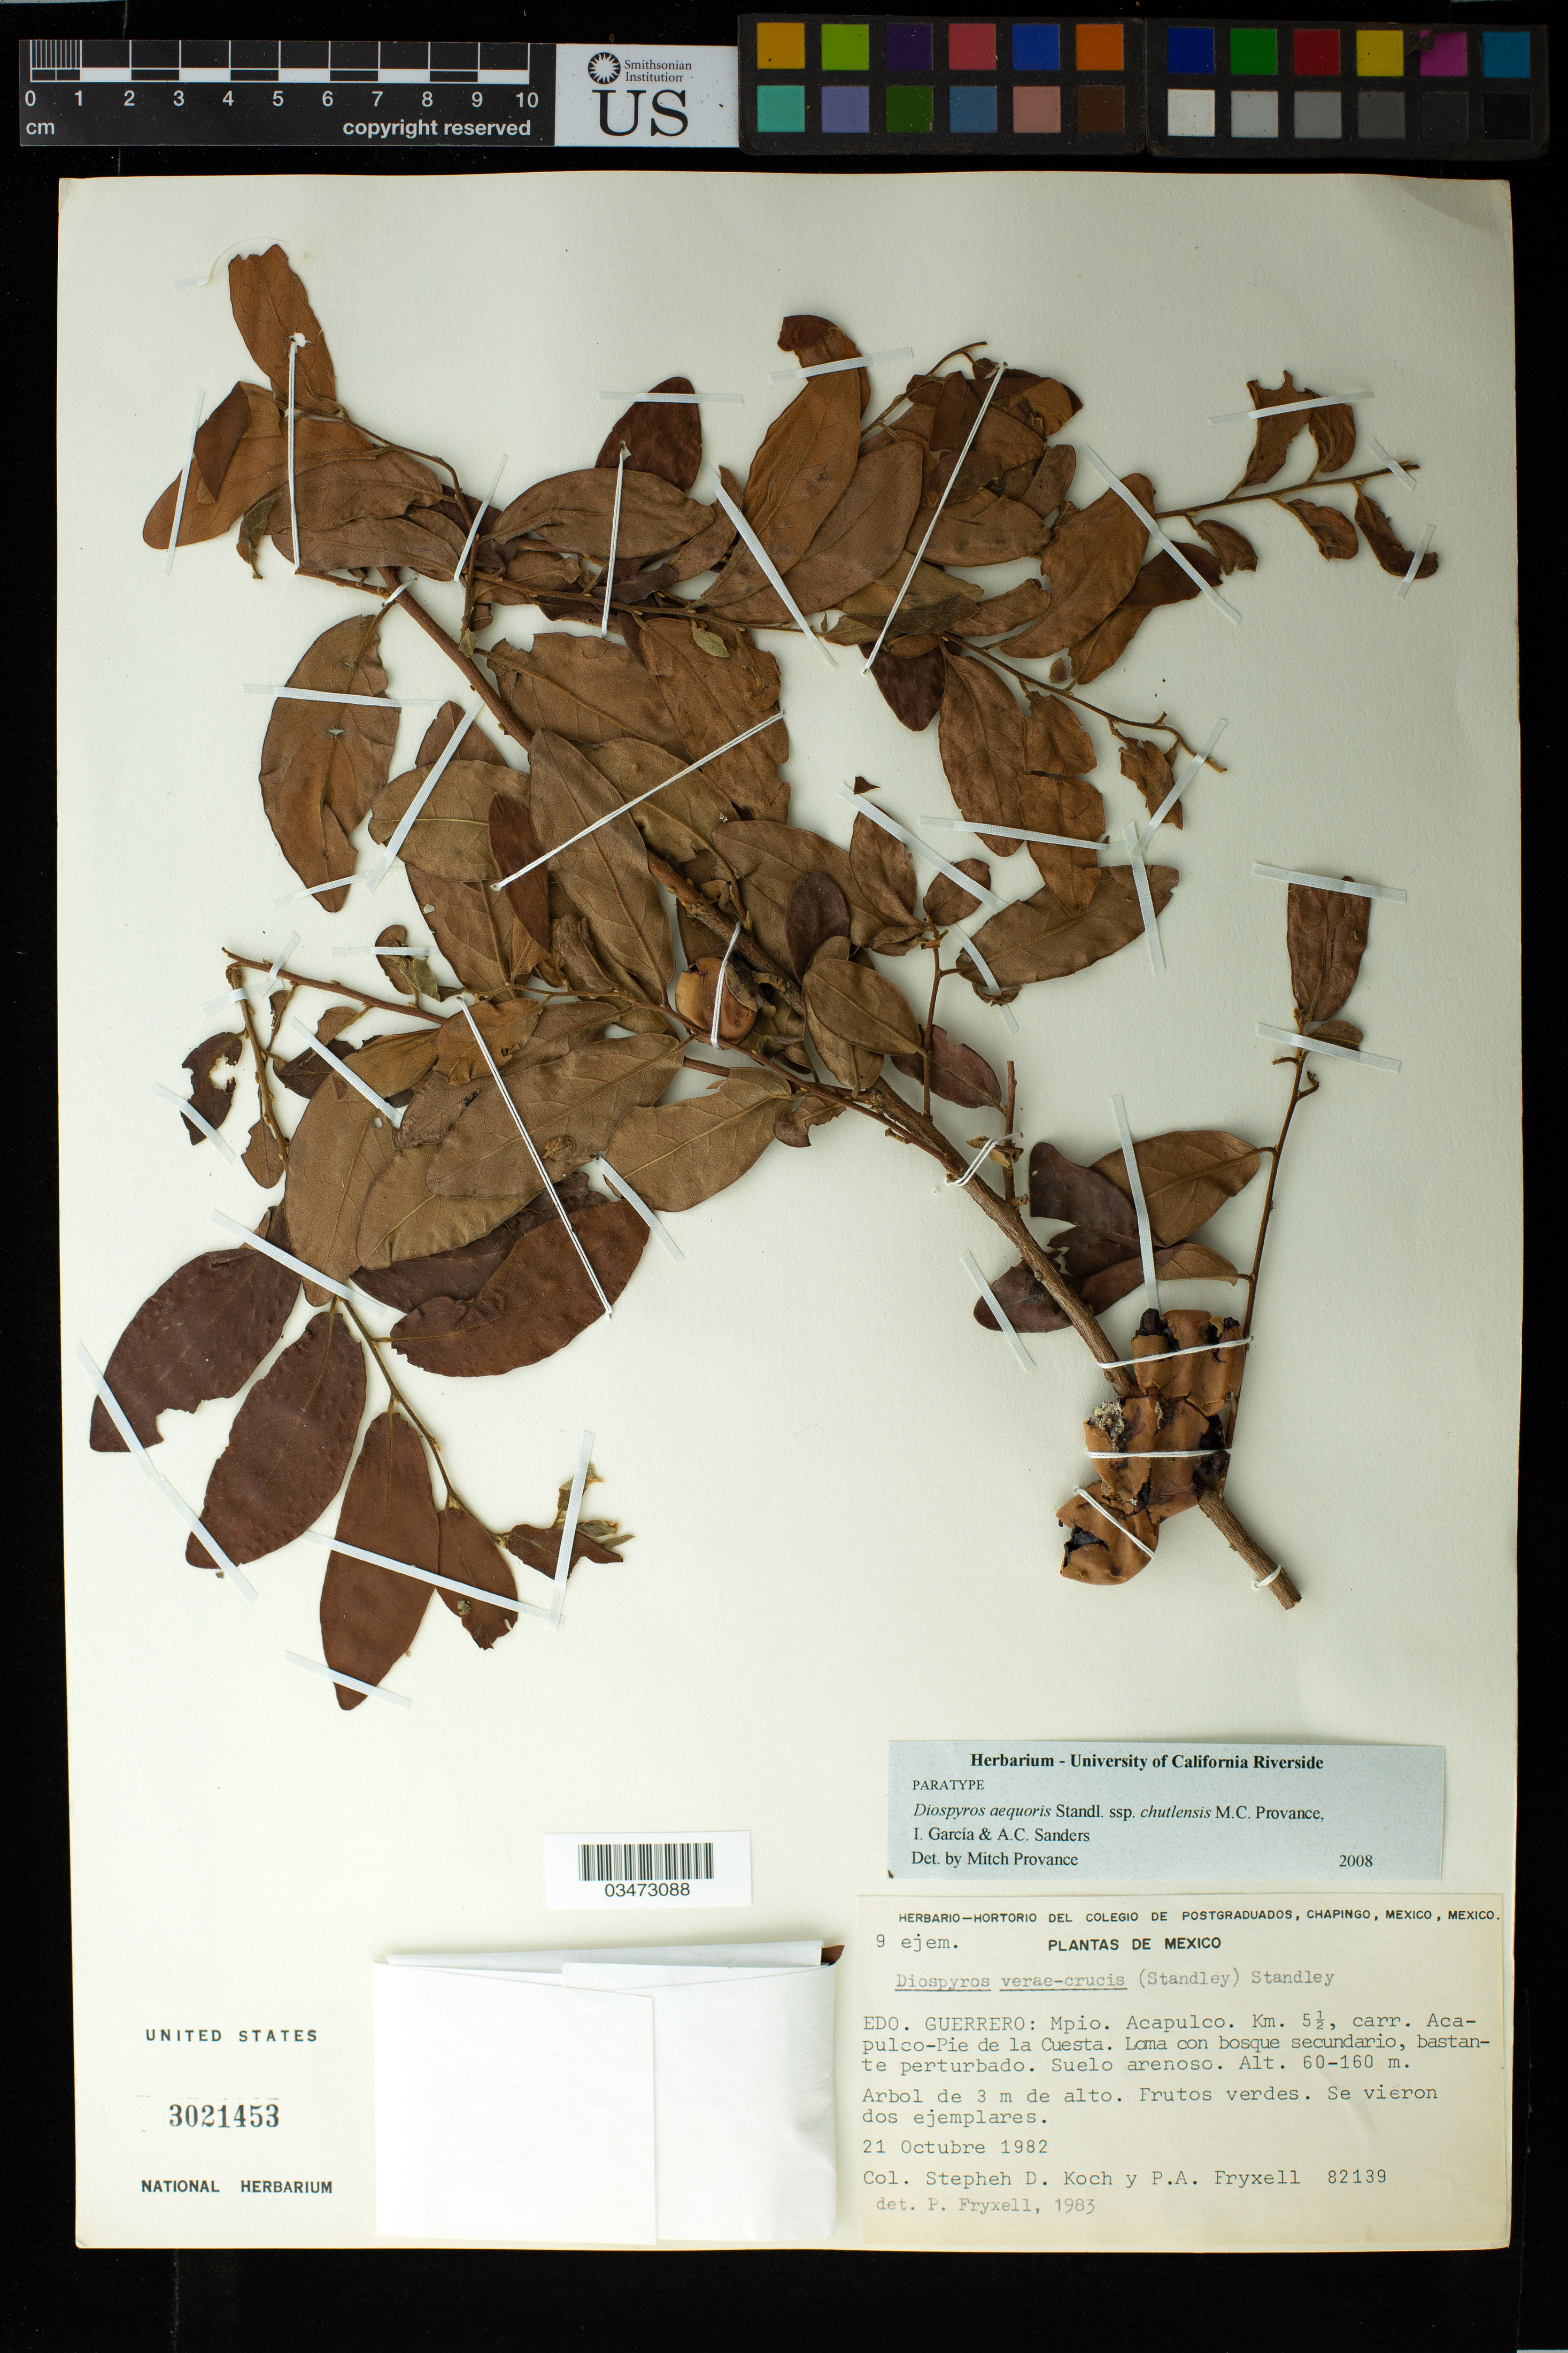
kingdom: Plantae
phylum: Tracheophyta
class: Magnoliopsida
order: Ericales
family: Ebenaceae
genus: Diospyros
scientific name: Diospyros aequoris subsp. chutlensis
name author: Provance et al.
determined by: Provance, M. C.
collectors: S. D. Koch & P. A. Fryxell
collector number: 82139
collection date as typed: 21 Oct 1982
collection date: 1982-10-21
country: México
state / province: Guerrero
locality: Mpio Acapulco. Km 5 1/2, carr Acapulco-Pie de la Cuesta.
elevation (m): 60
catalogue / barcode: US 3021453